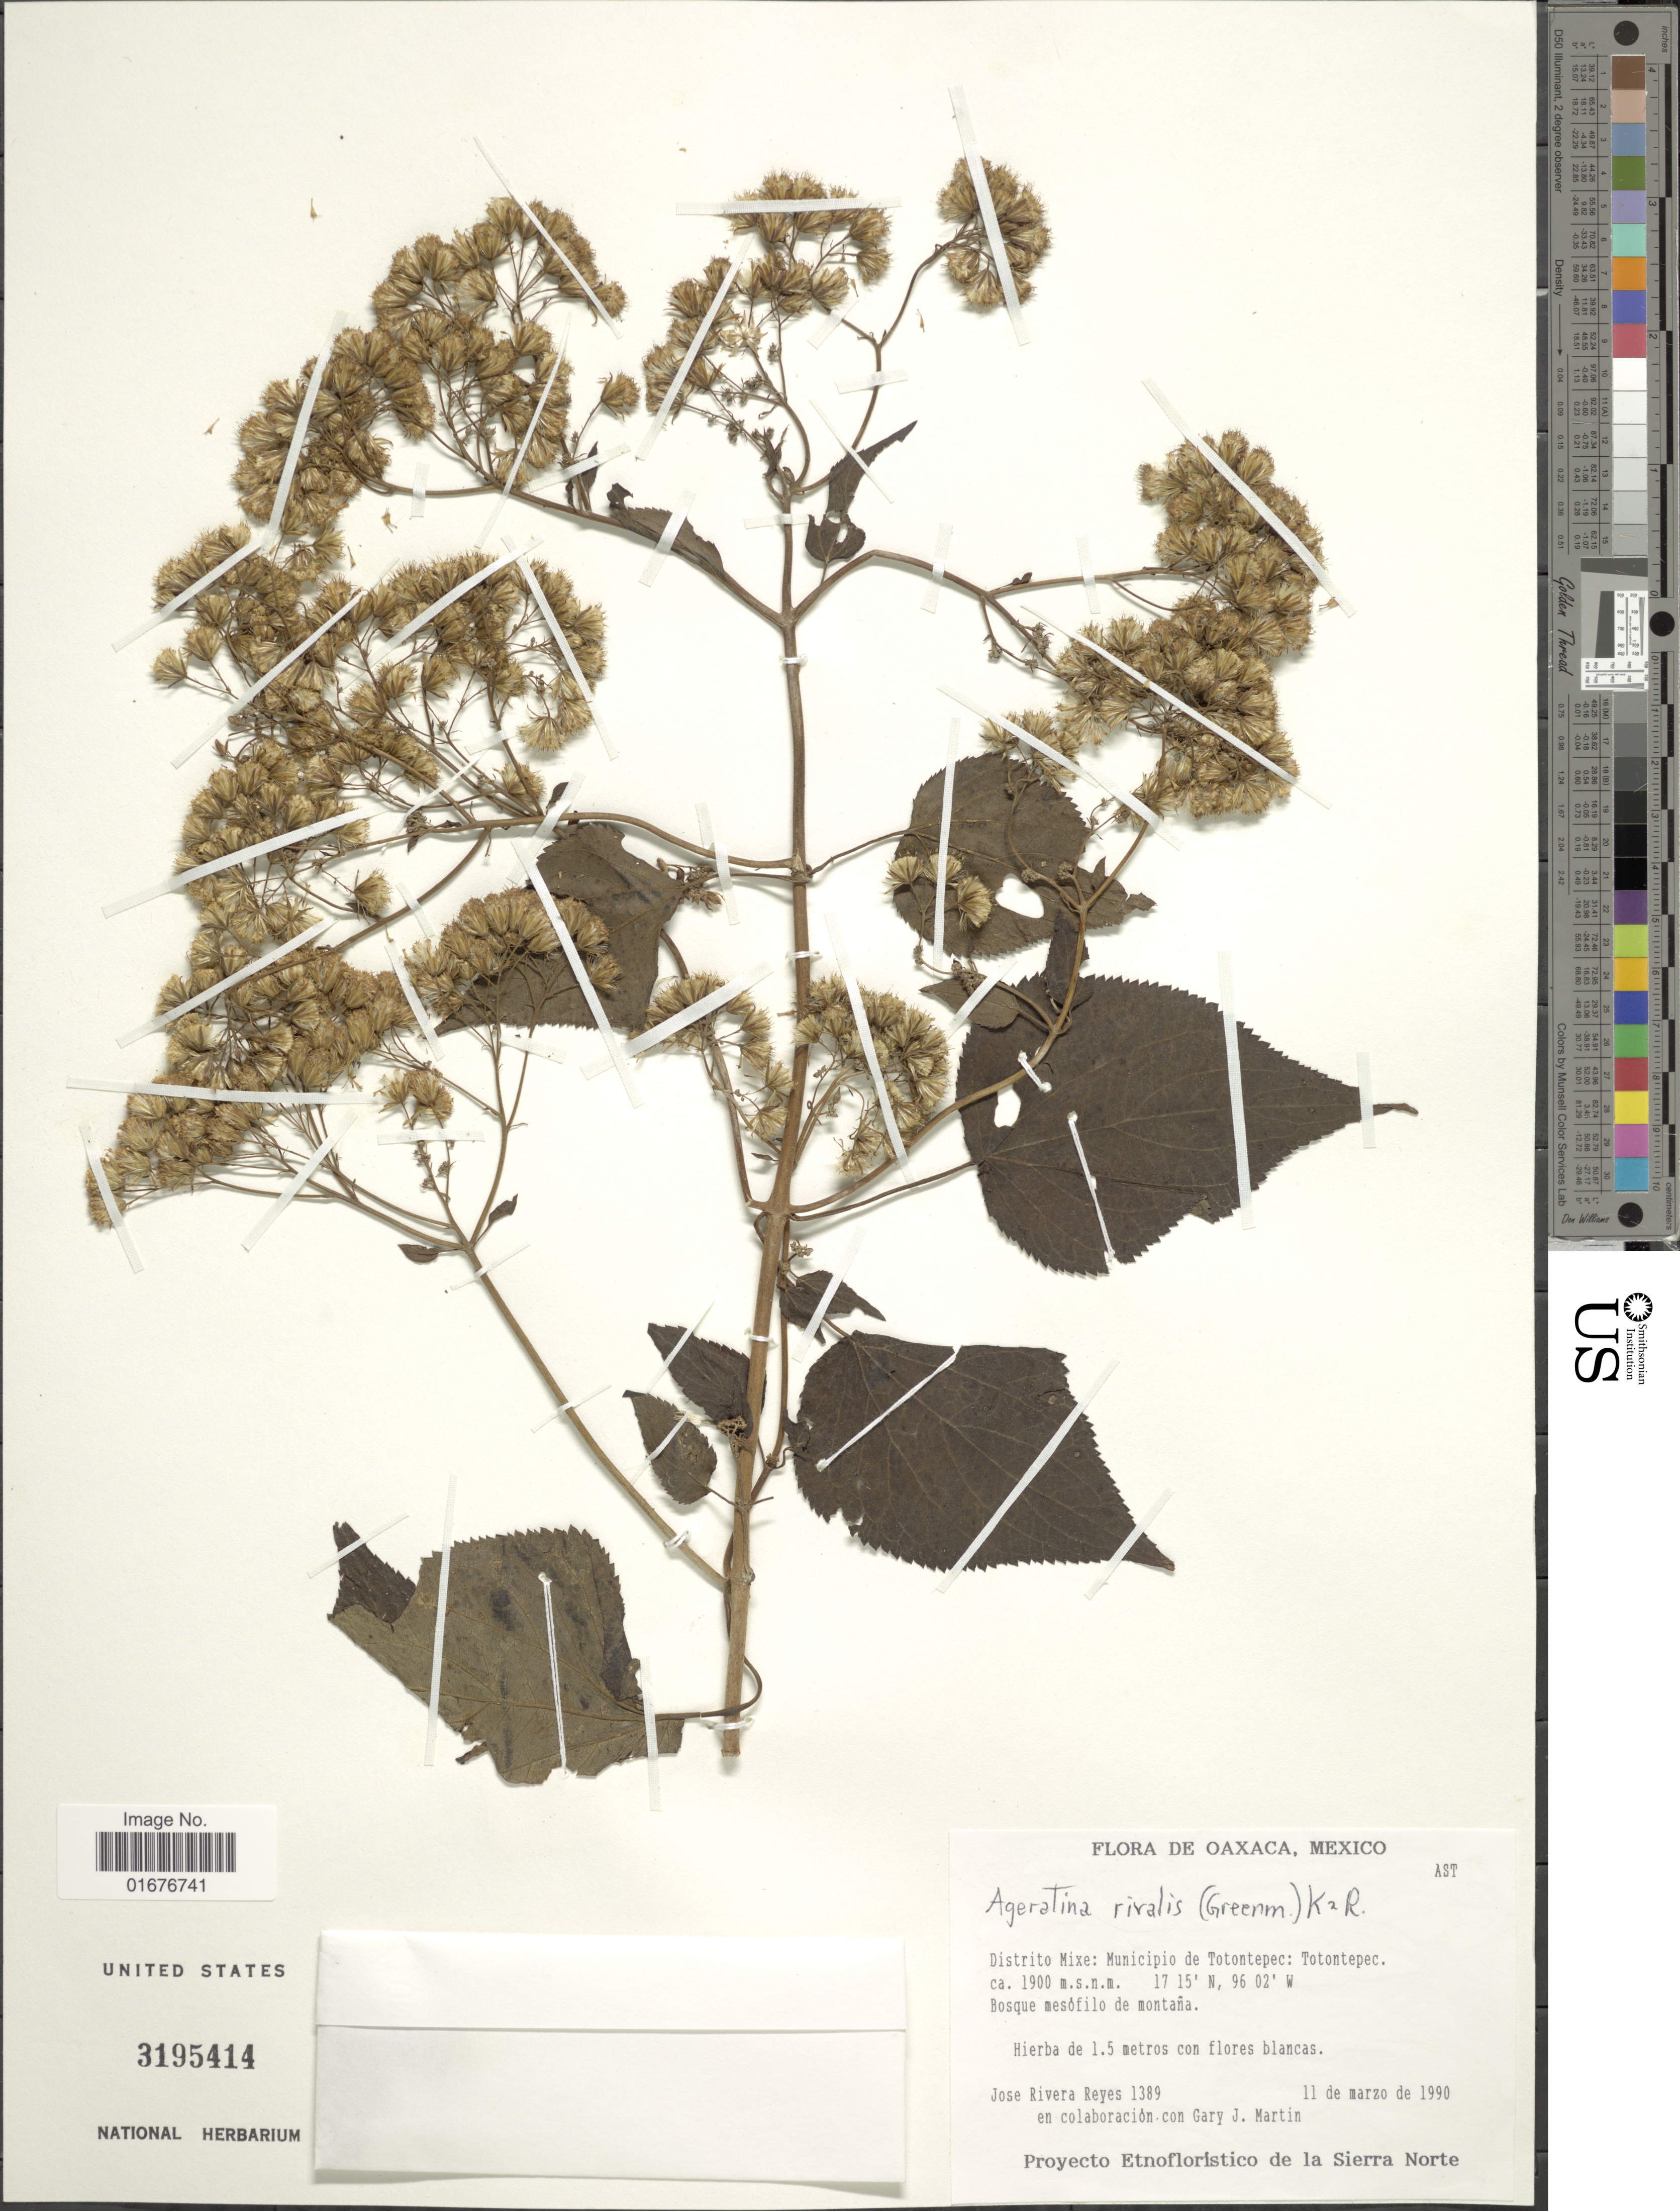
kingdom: Plantae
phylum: Tracheophyta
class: Magnoliopsida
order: Asterales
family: Asteraceae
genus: Ageratina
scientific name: Ageratina rivalis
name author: (Greenm.) R.M. King & H. Rob.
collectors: J. Reyes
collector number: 1389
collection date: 1990-03-11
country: Mexico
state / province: Oaxaca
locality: Etiqueta Preliminas, Distrito Mixe: Municipio de Totontepec: Totontepec, bosque mesofilo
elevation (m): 1900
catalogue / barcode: US 3195414